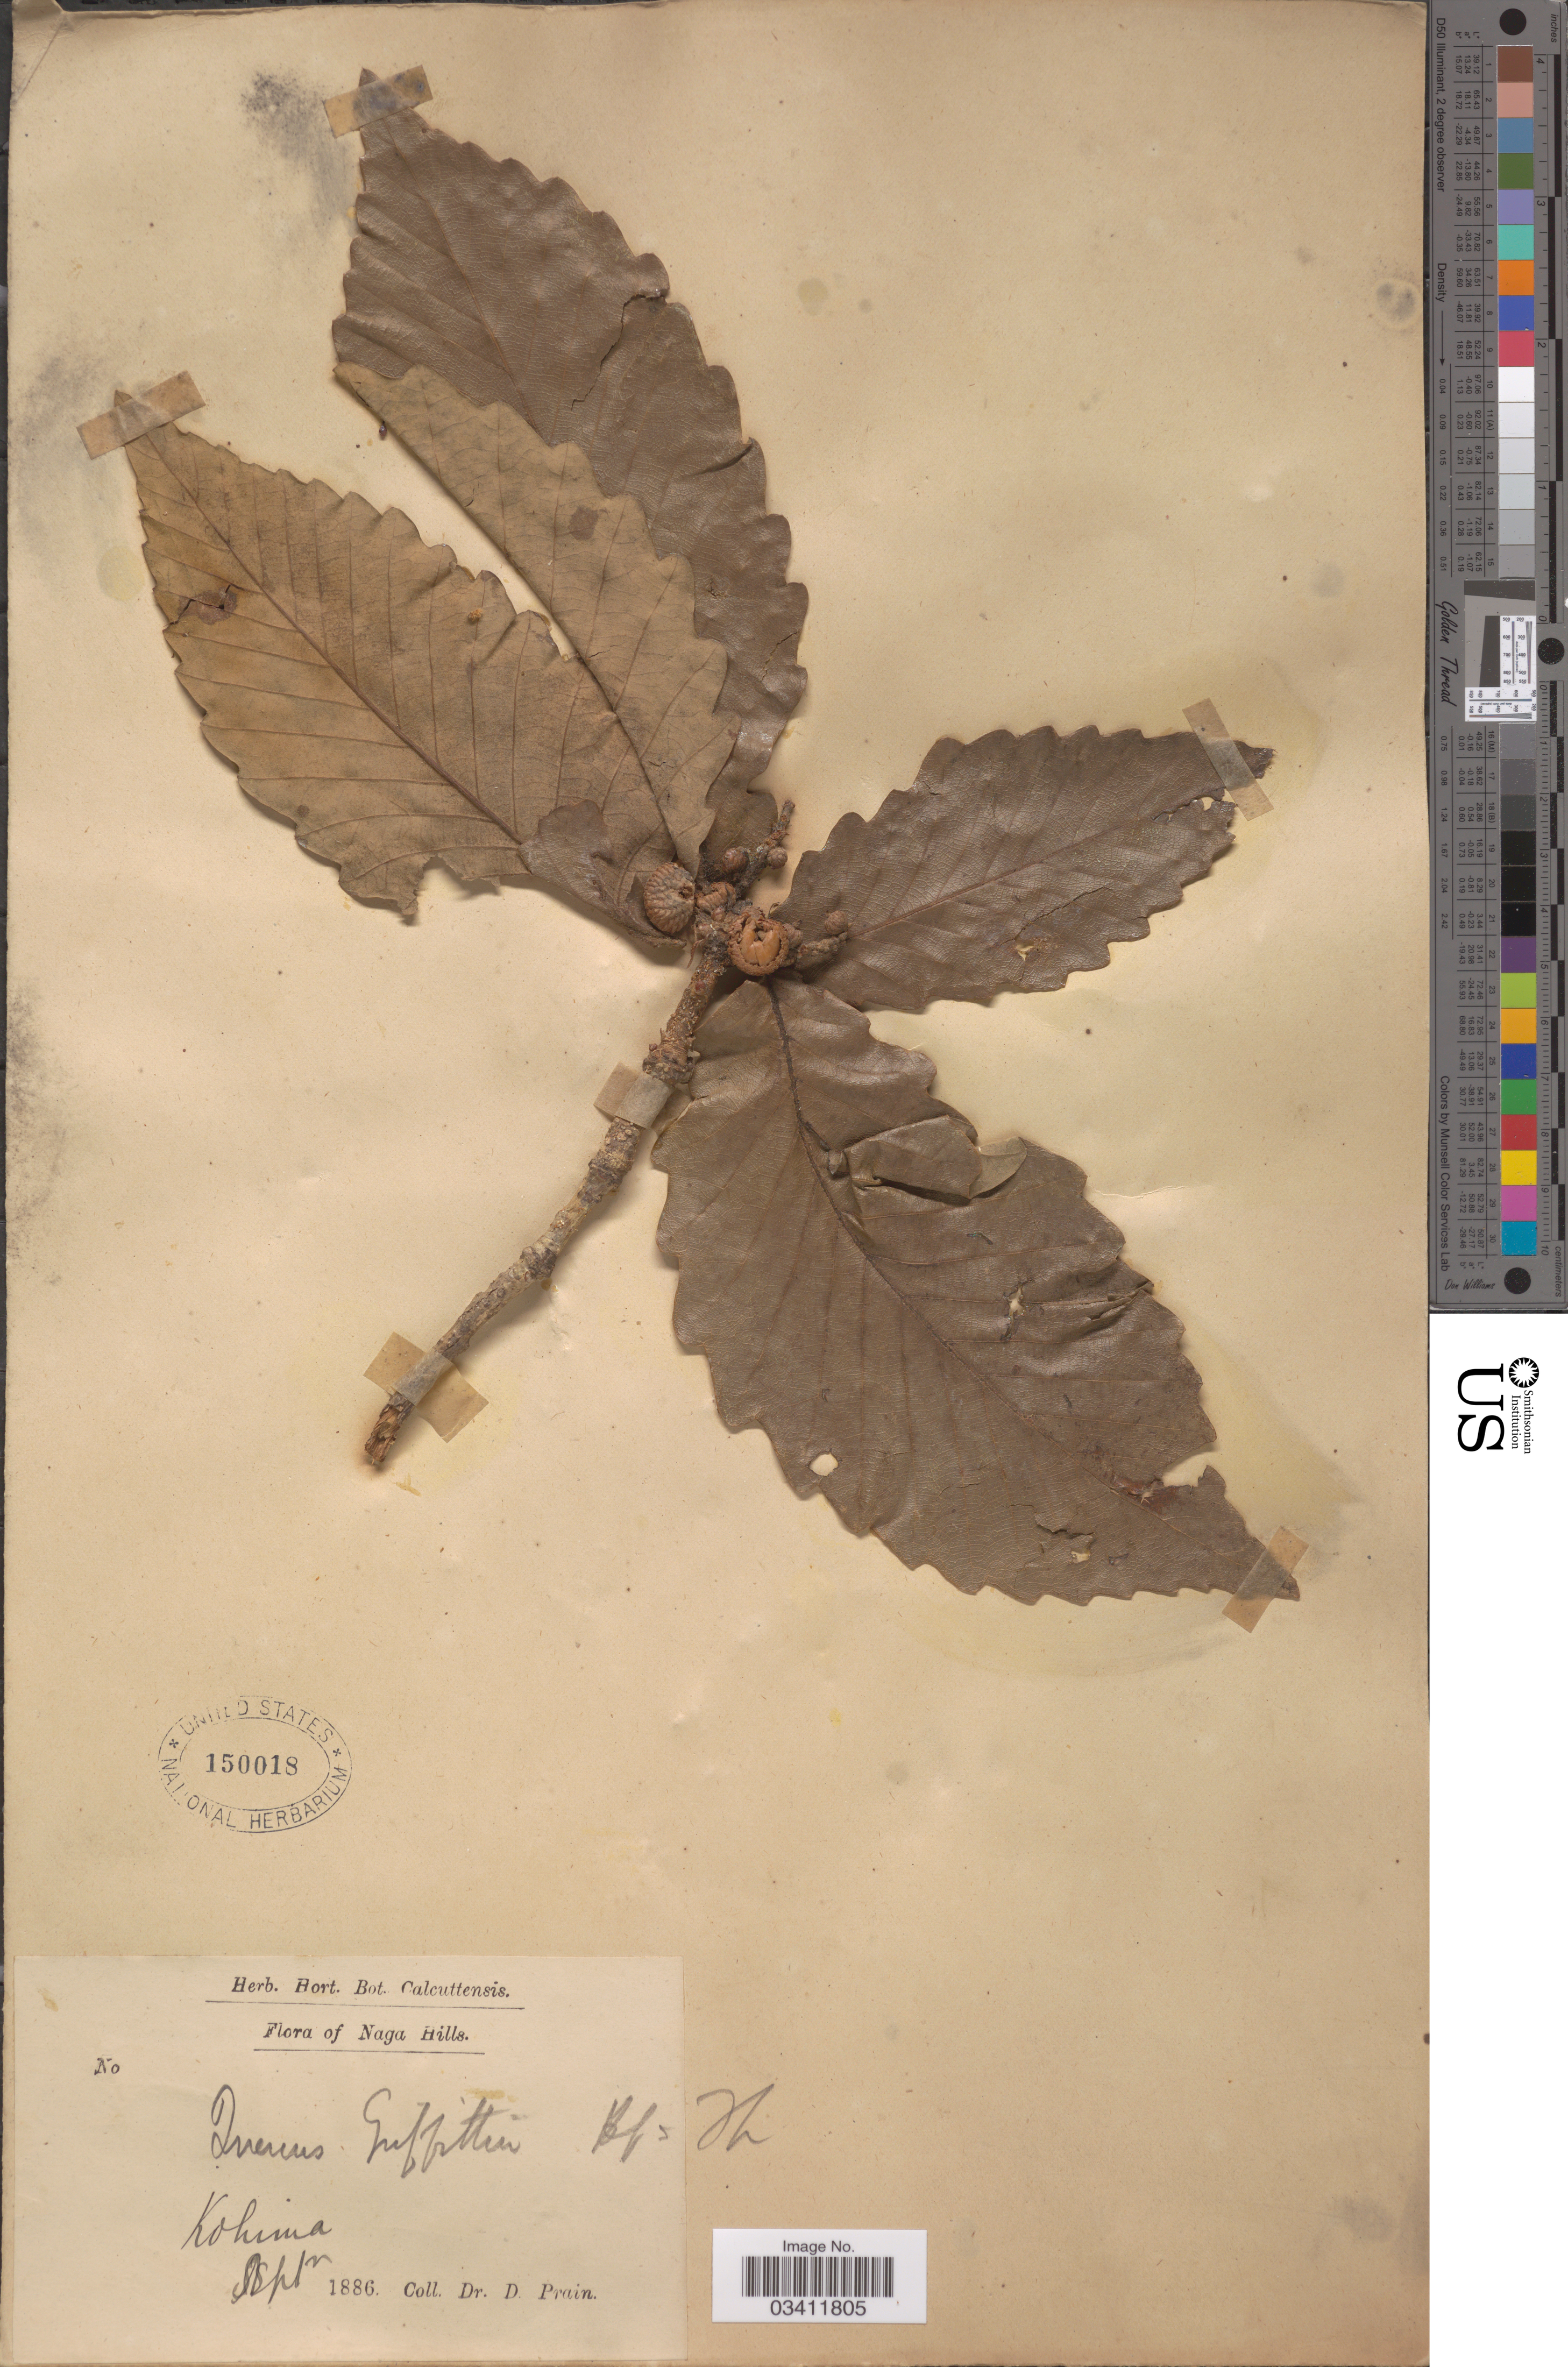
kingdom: Plantae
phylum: Tracheophyta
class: Magnoliopsida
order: Fagales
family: Fagaceae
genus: Quercus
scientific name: Quercus griffithii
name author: Hook. f. & Thomson ex Miq.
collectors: D. Prain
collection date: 1886-09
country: India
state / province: Nagaland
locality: Naga Hills. Kohima.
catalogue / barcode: US 150018